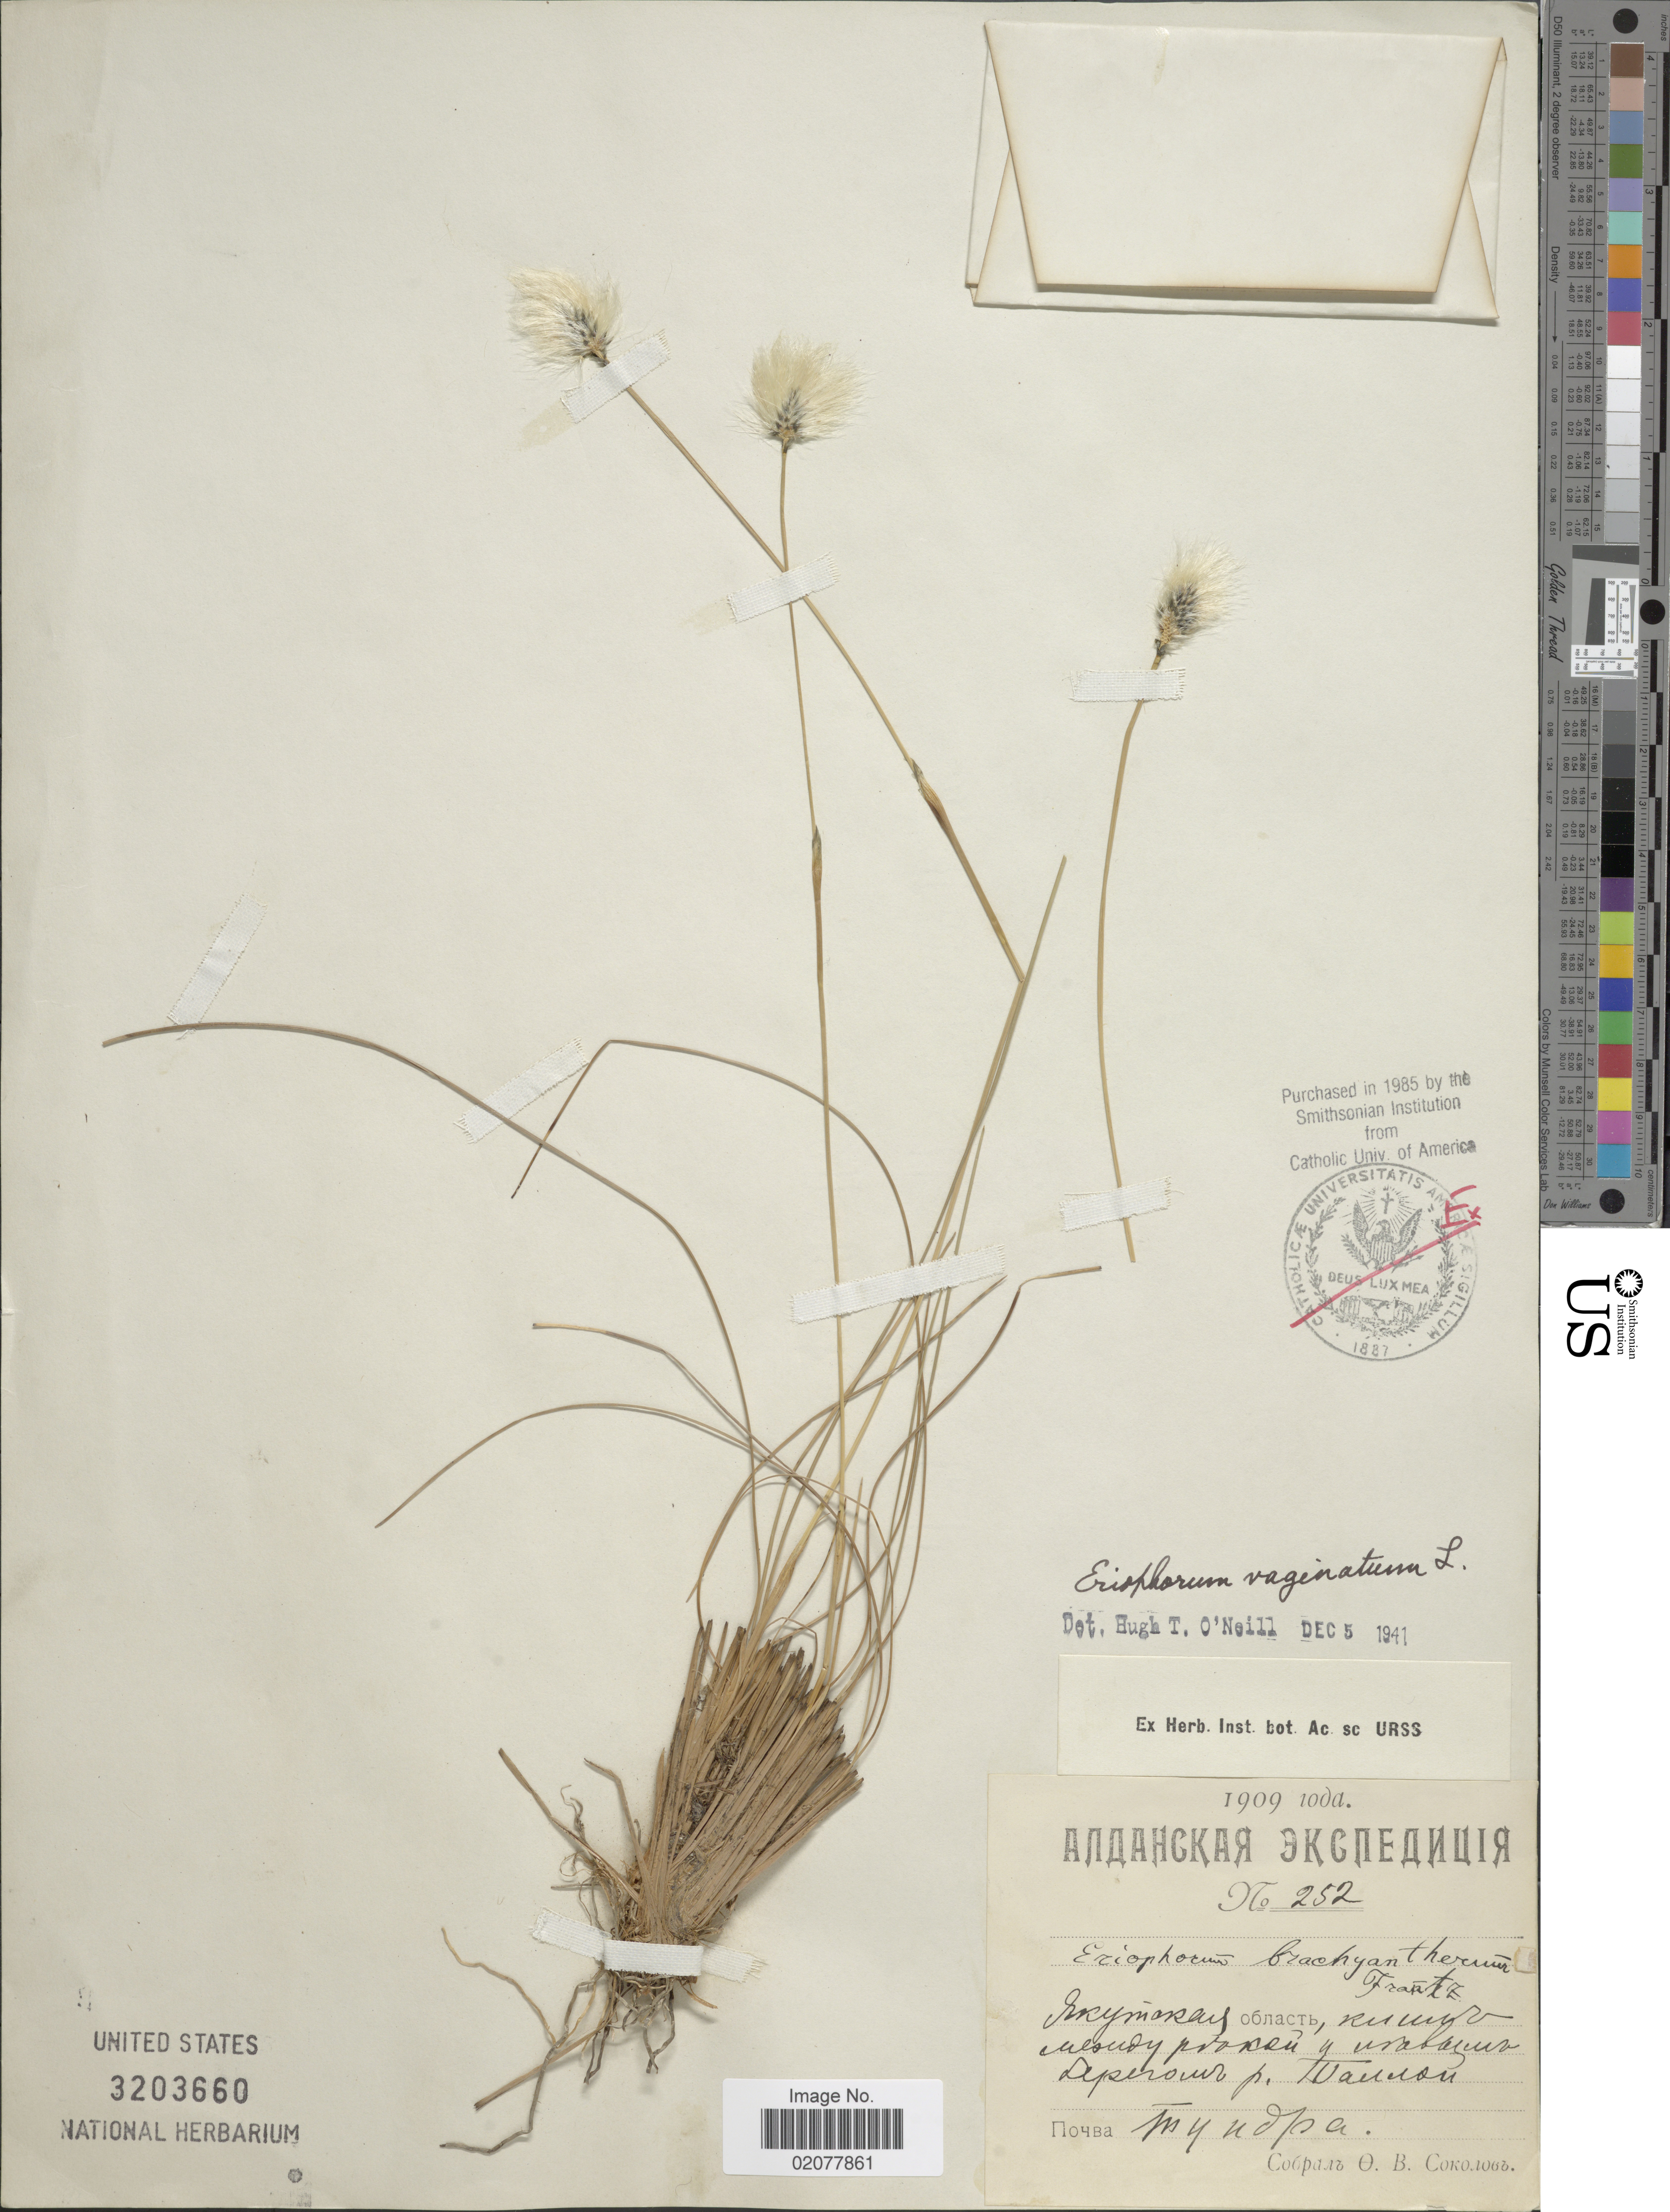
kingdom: Plantae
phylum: Tracheophyta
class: Liliopsida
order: Poales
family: Cyperaceae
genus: Eriophorum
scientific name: Eriophorum vaginatum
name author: L.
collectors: O. Sokolov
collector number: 252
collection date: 1909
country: Russian Federation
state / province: Irkutsk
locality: River Talaya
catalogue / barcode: US 3203660